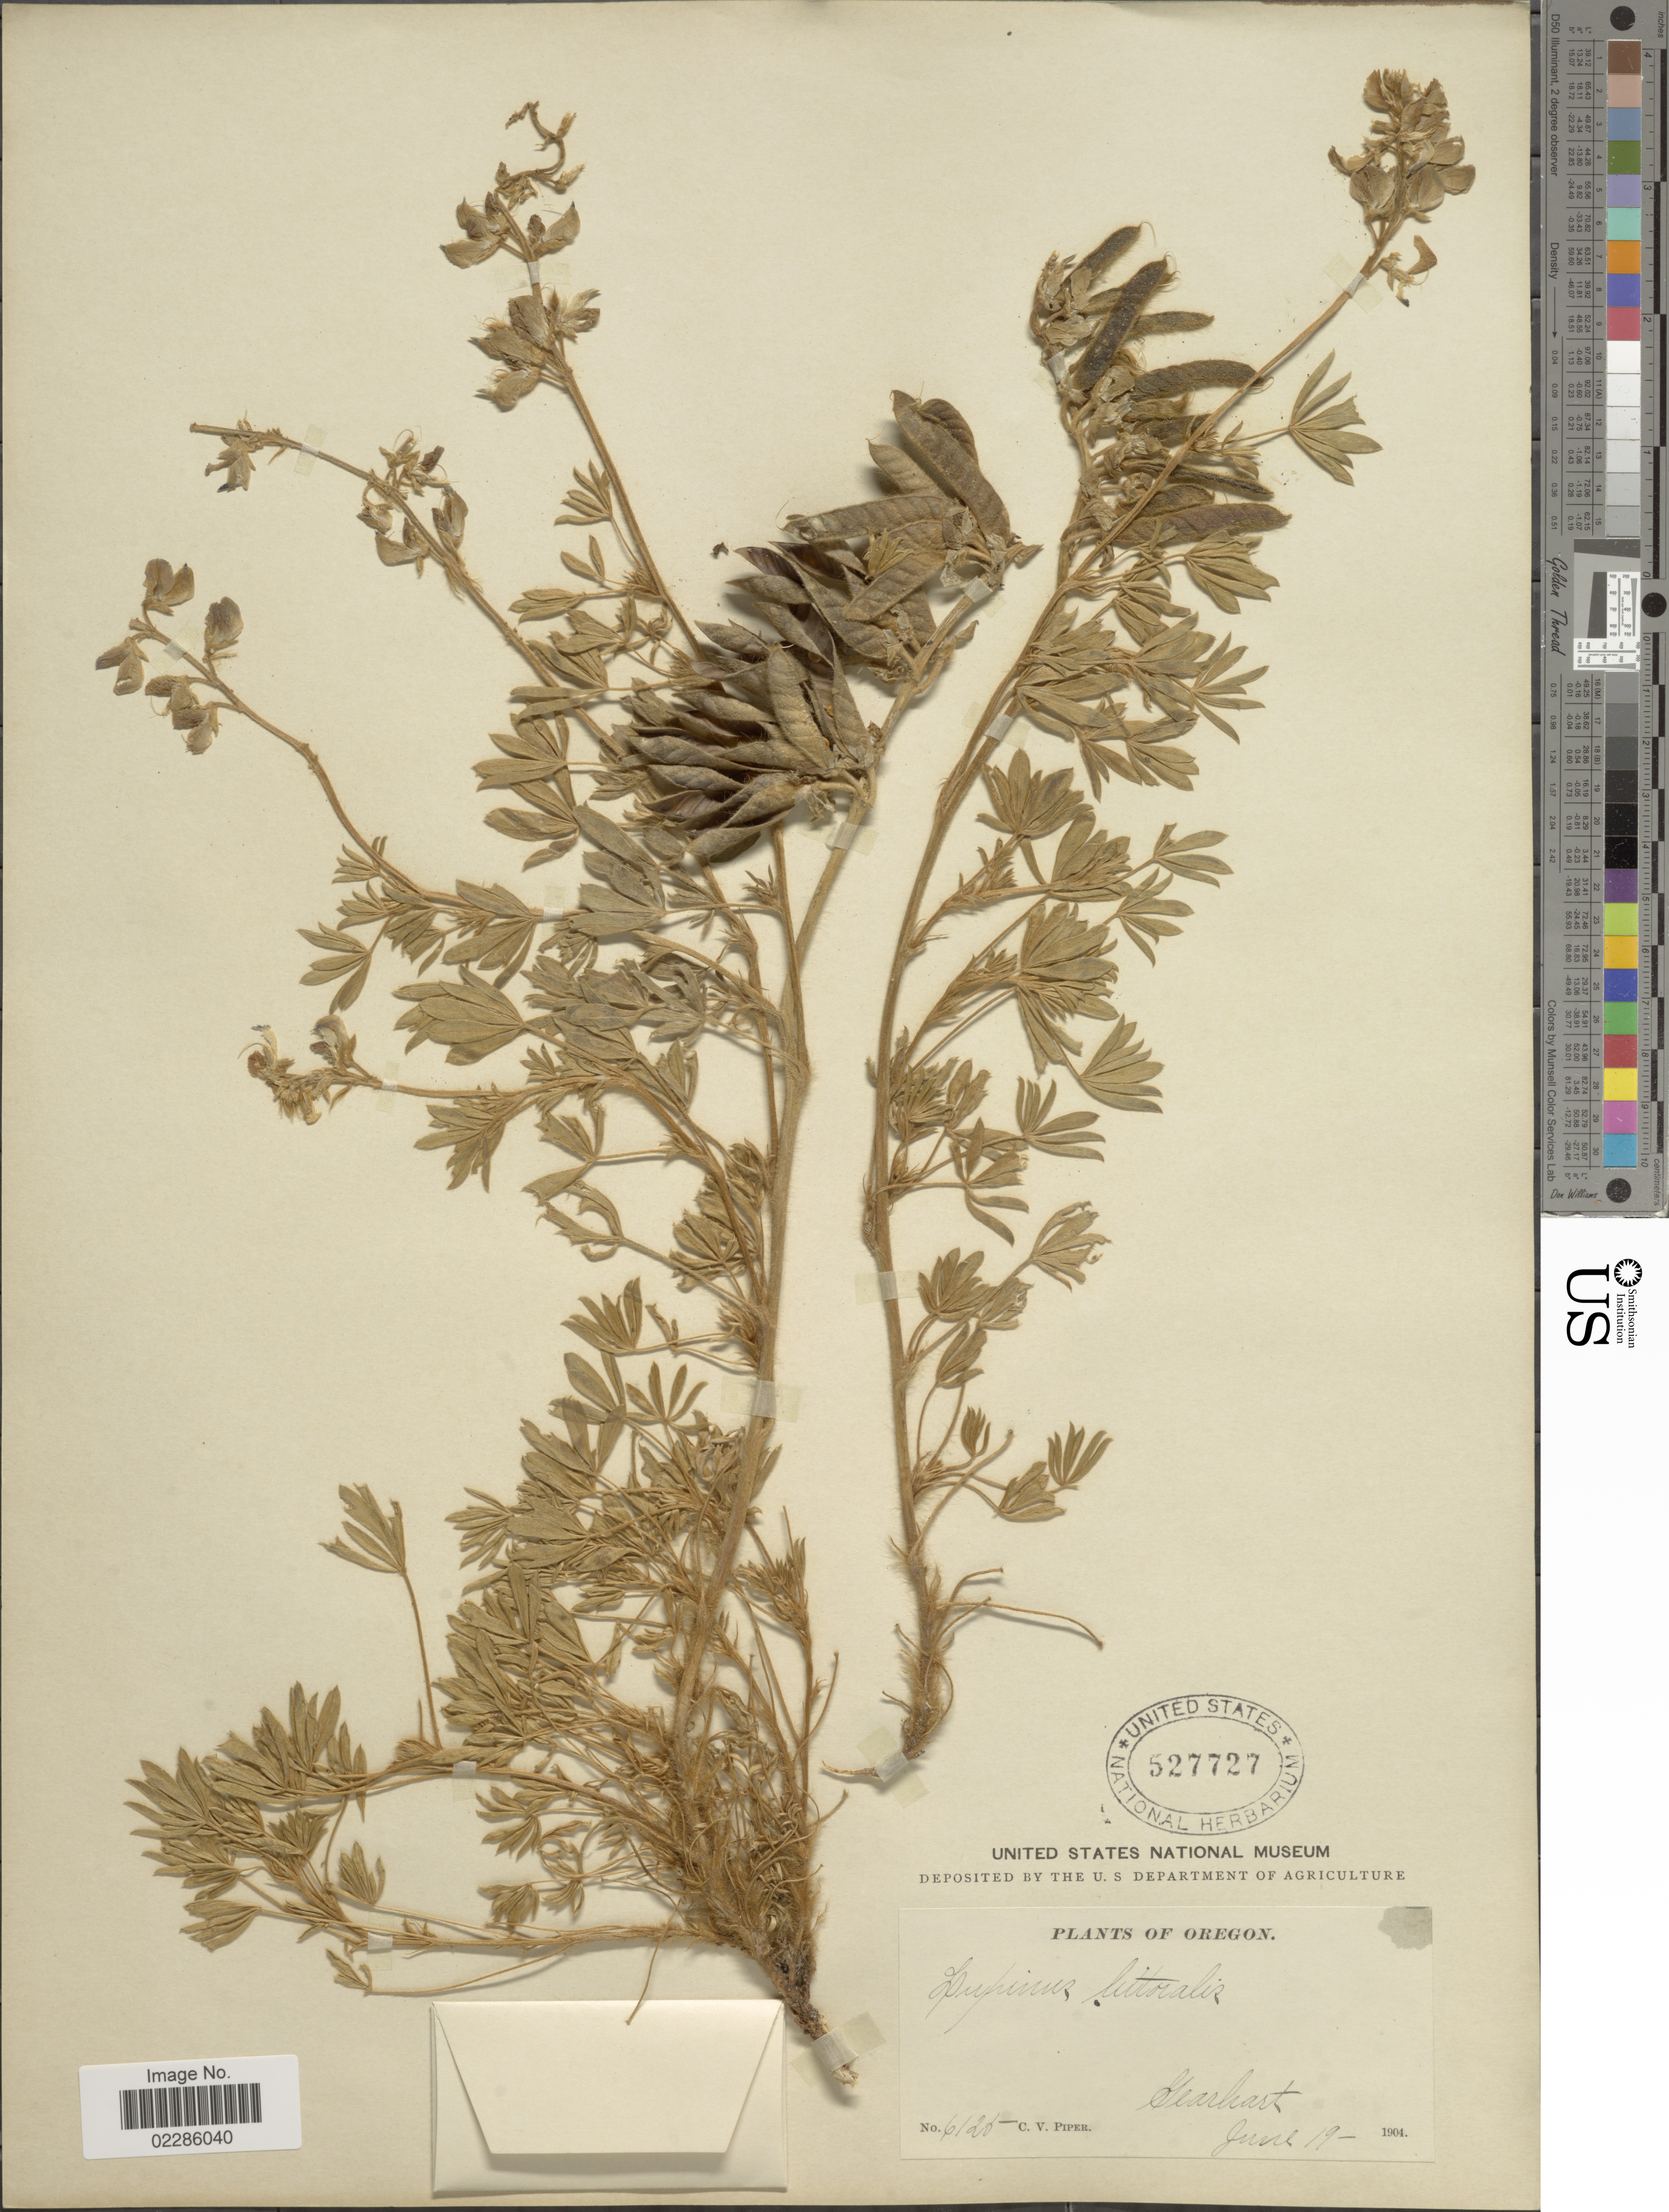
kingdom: Plantae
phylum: Tracheophyta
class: Magnoliopsida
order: Fabales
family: Fabaceae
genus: Lupinus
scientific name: Lupinus littoralis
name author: Douglas ex Lindl.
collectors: C. V. Piper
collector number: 6125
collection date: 1904-06-19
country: United States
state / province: Oregon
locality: Gearkart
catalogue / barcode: US 527727